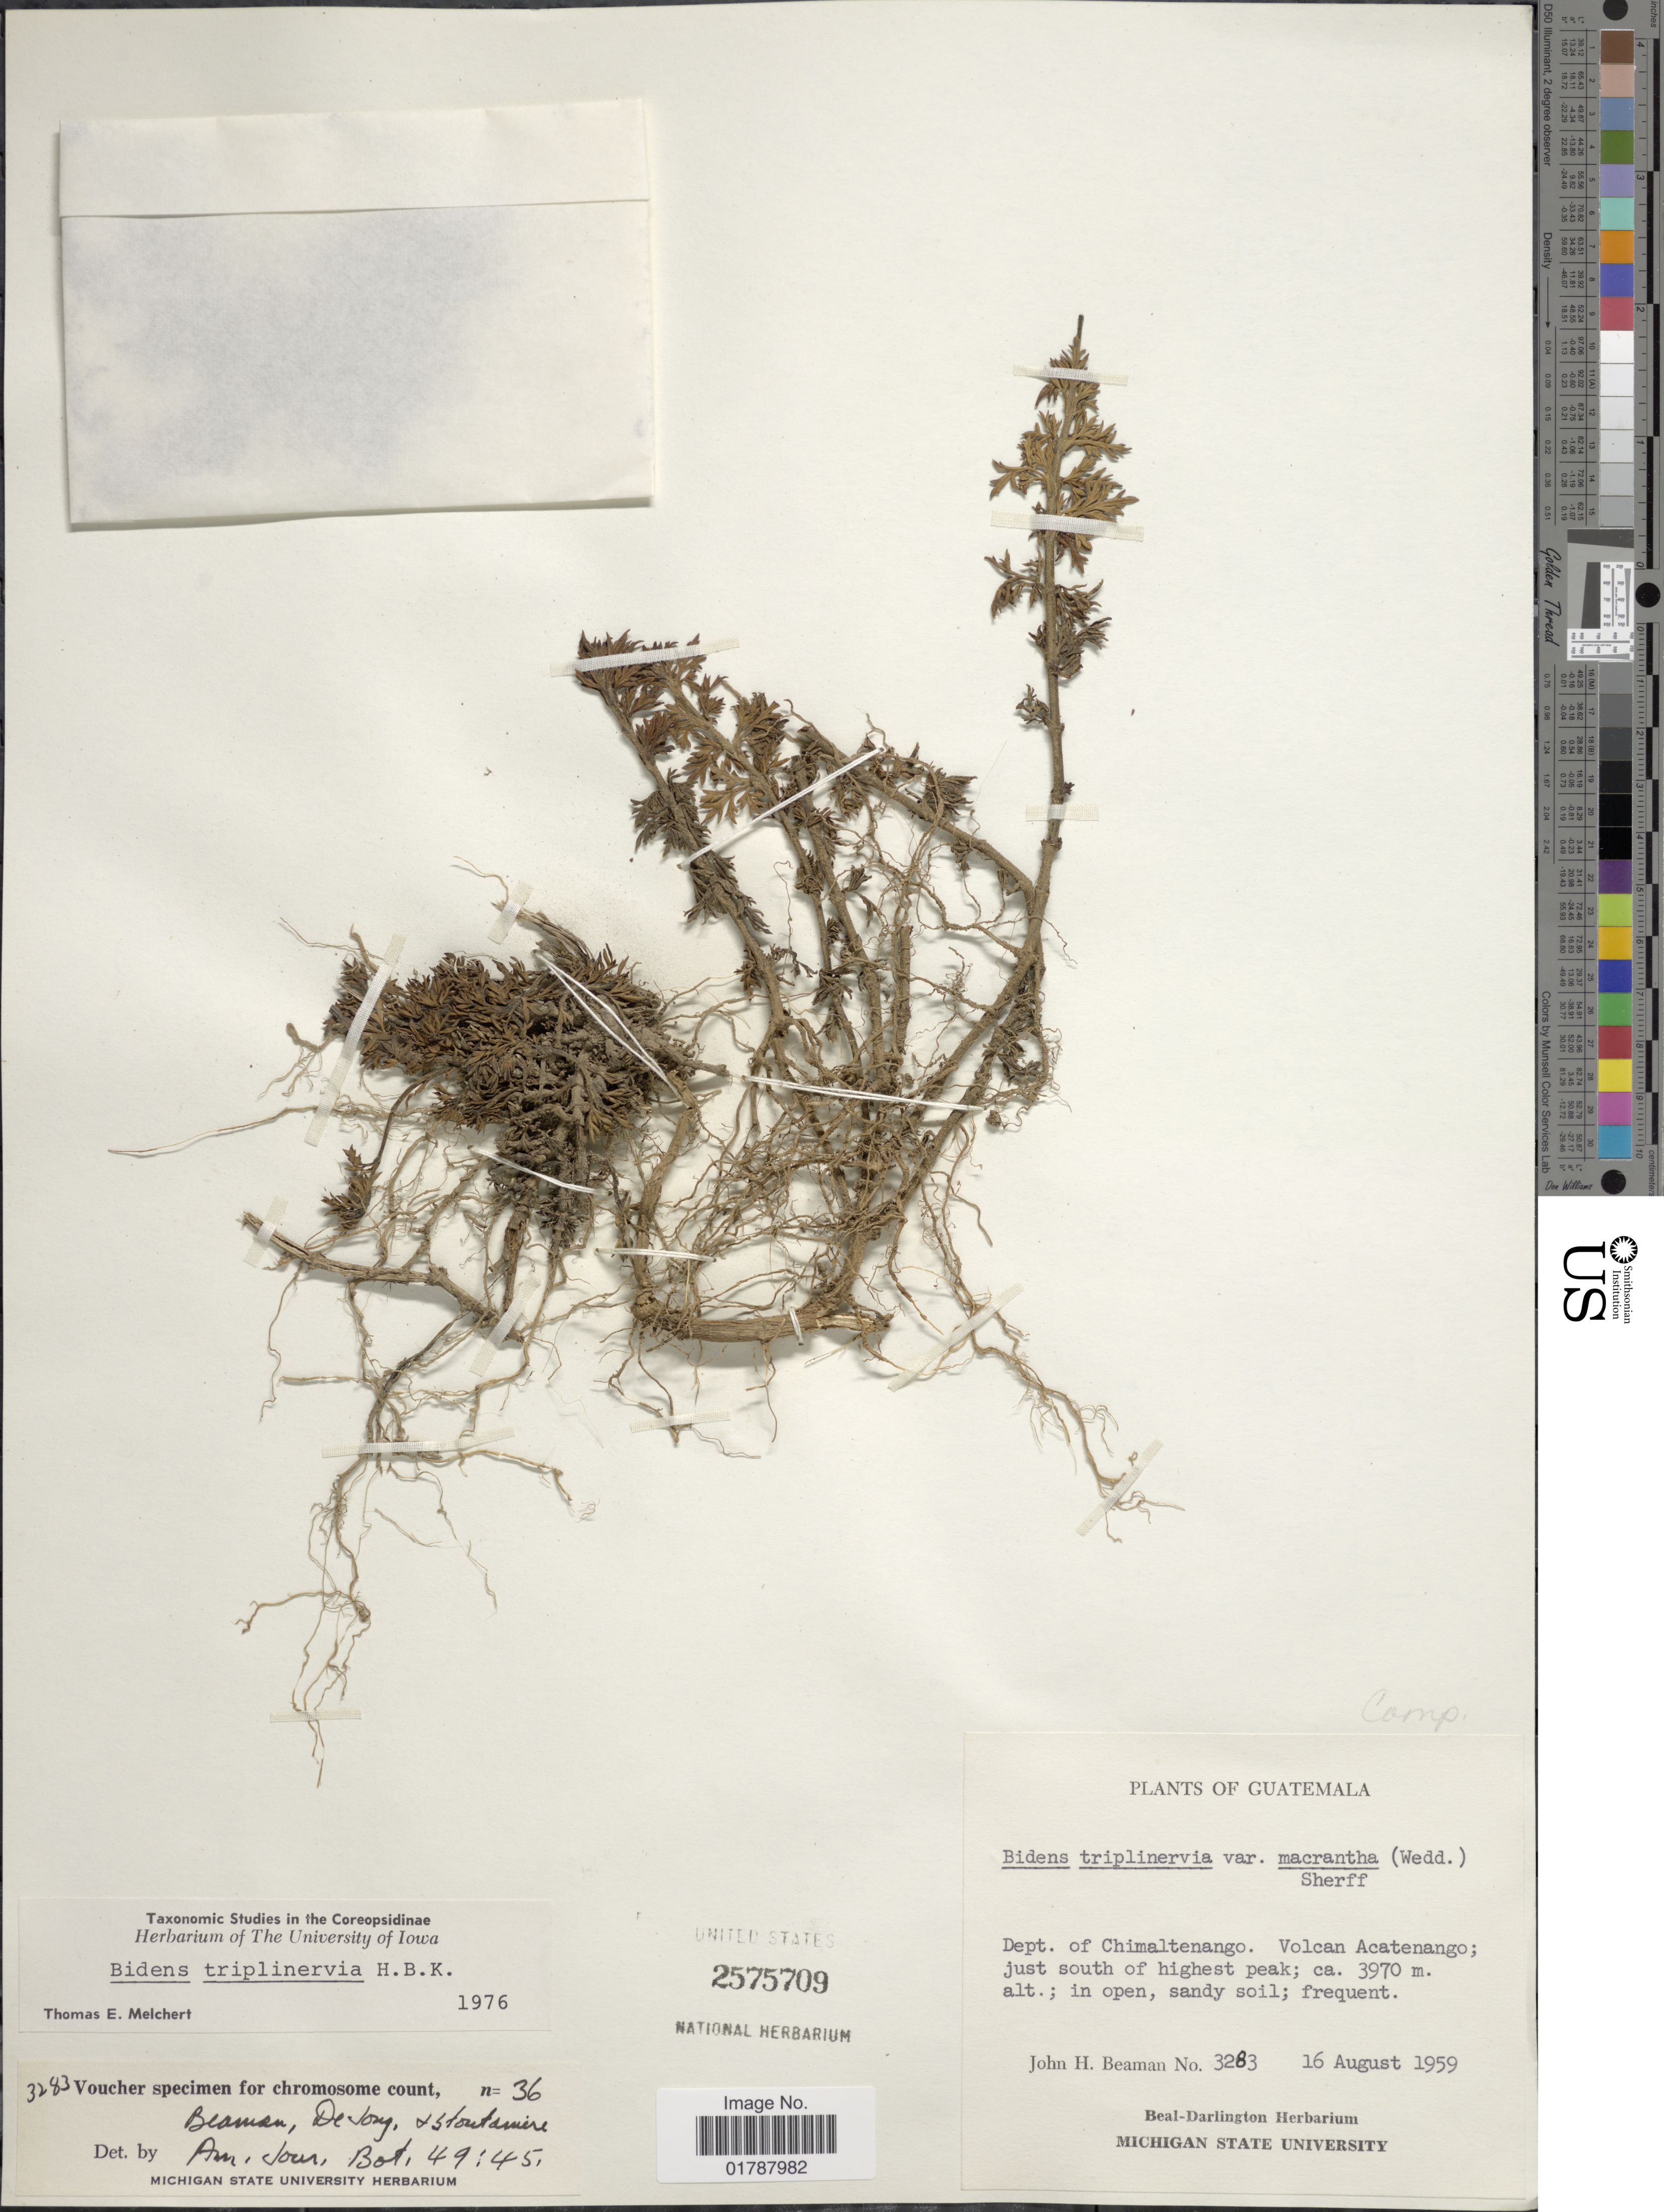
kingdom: Plantae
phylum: Tracheophyta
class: Magnoliopsida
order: Asterales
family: Asteraceae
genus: Bidens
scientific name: Bidens triplinervia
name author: Kunth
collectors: J. H. Beaman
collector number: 3283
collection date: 1959-08-16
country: Guatemala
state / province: Chimaltenango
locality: Dept, of Chimaltenango: Volcan Acatenango, just south of highest peak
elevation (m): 3970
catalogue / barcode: US 2575709